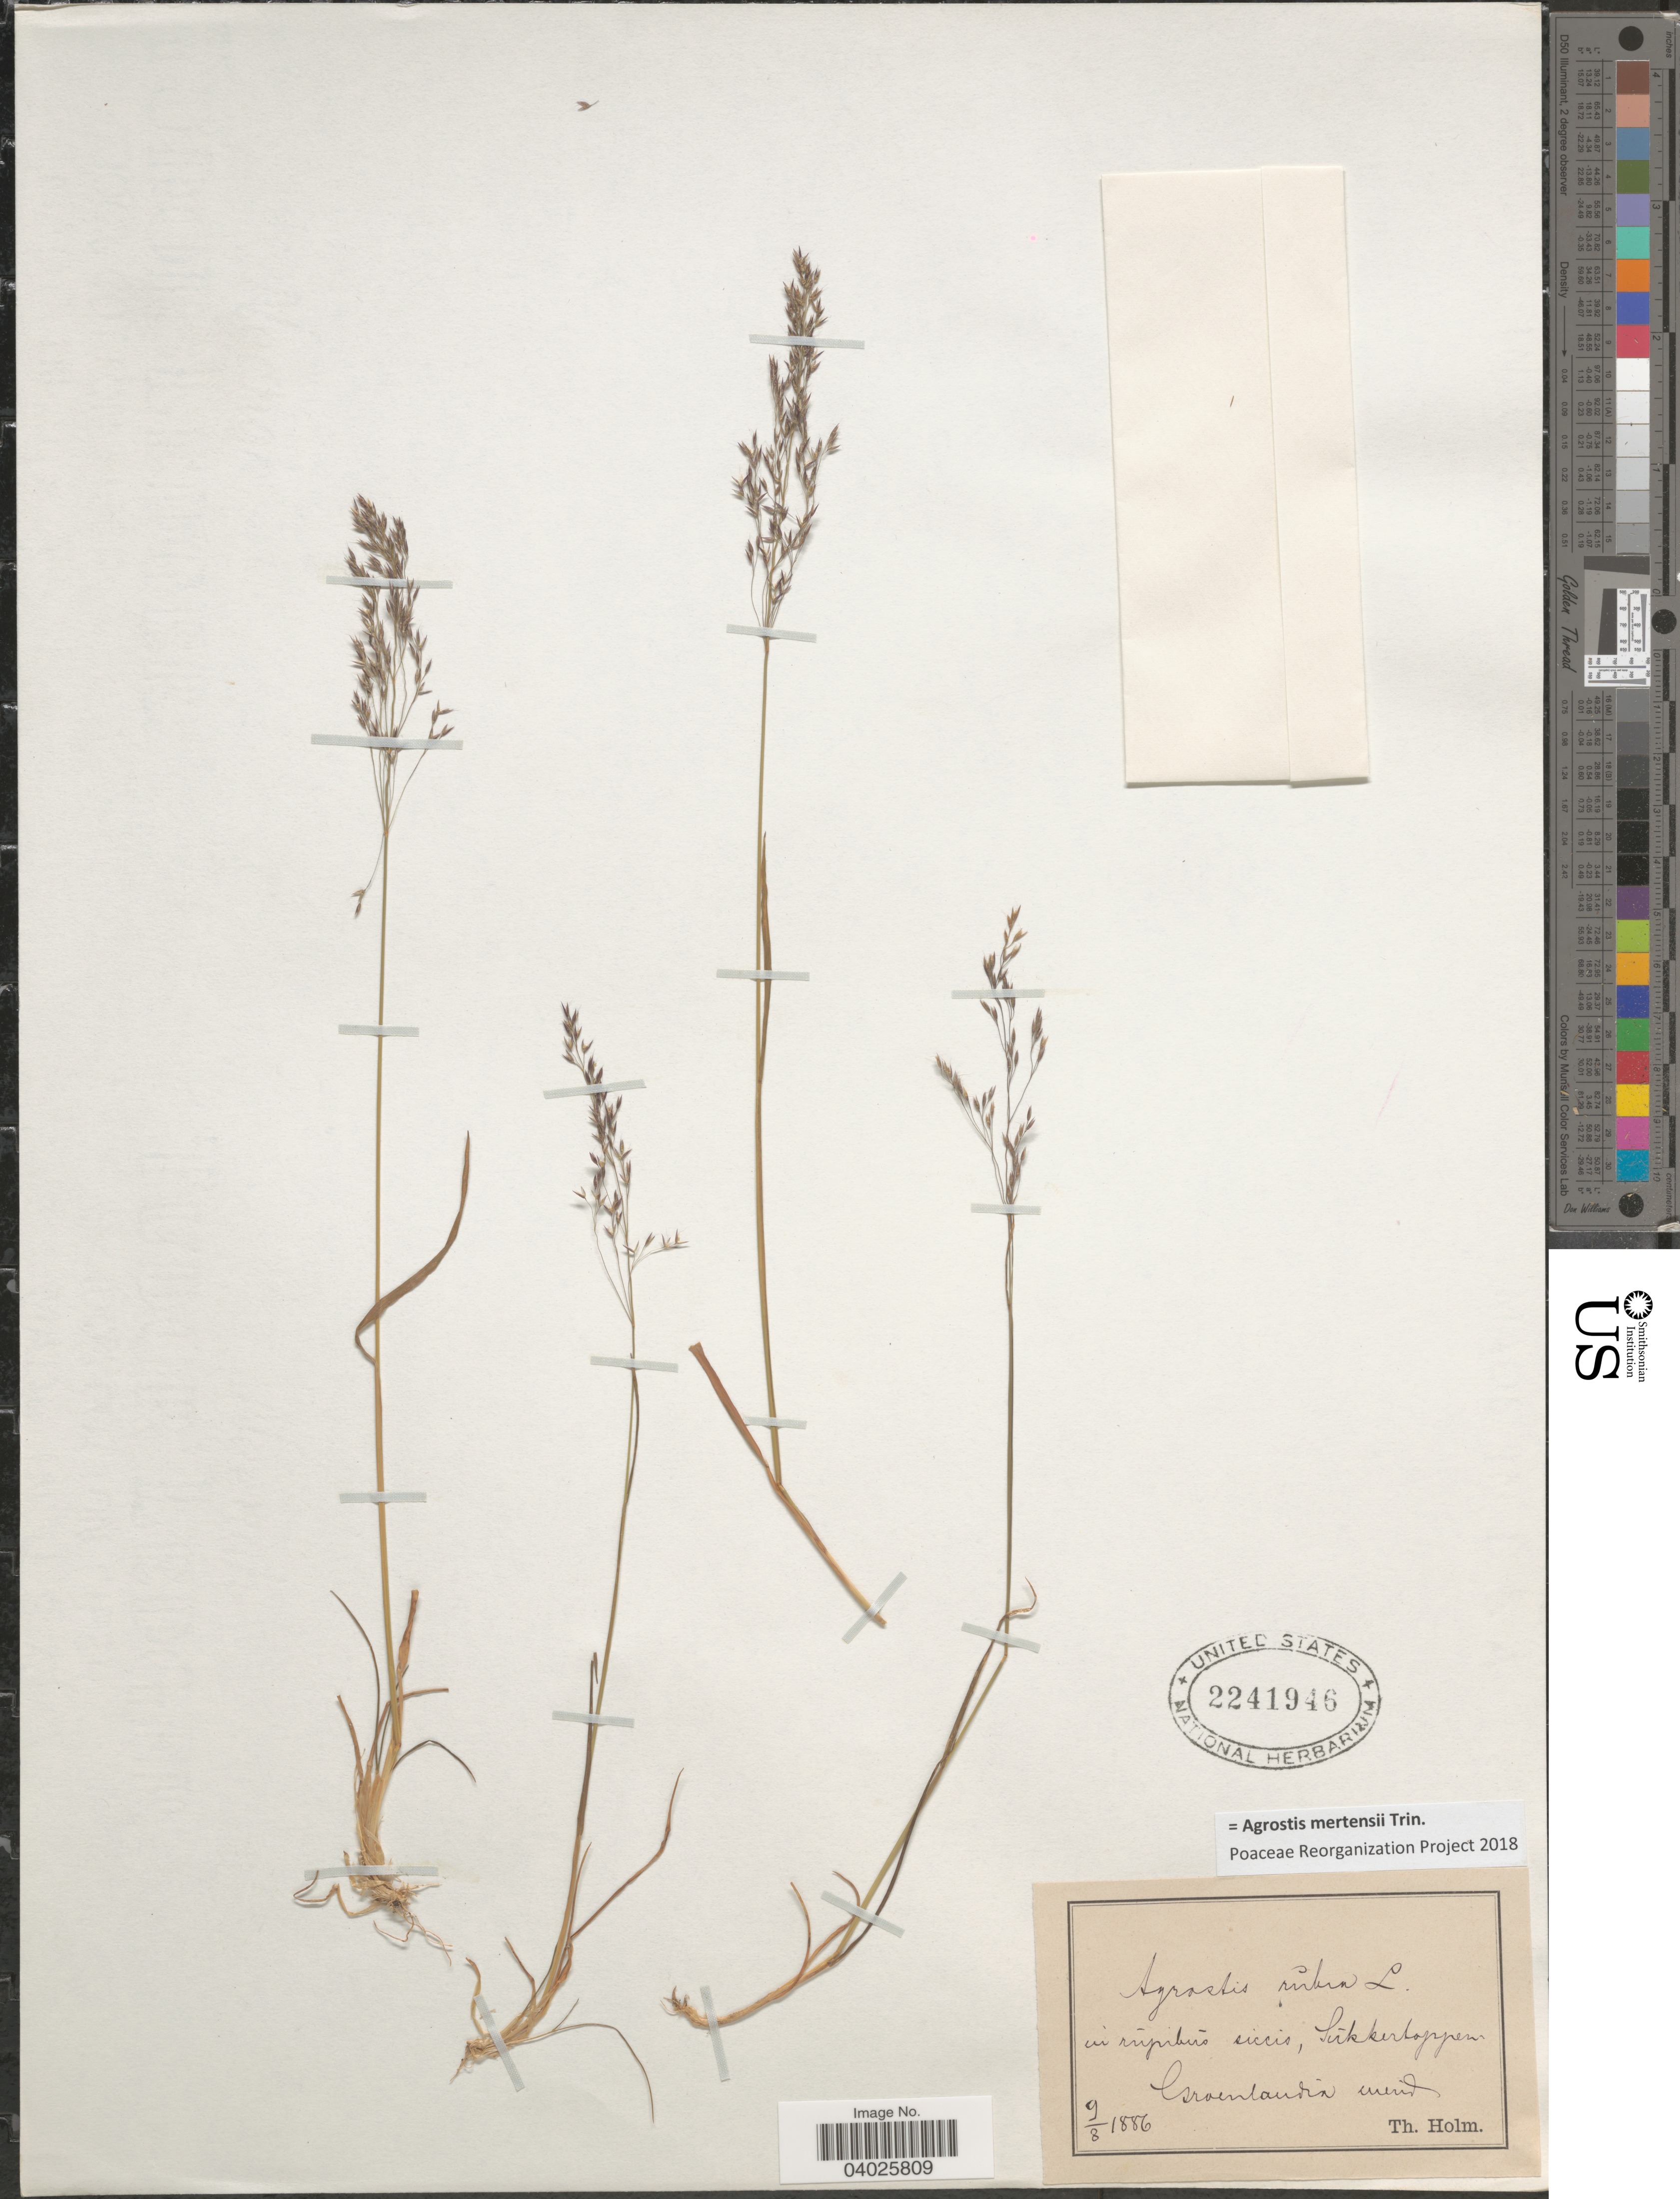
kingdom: Plantae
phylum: Tracheophyta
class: Liliopsida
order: Poales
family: Poaceae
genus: Agrostis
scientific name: Agrostis mertensii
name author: Trin.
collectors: T. Holm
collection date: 1886-08-09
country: Greenland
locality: In rupibus siccis, Sükkertoppen. Groenlandia merid.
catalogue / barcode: US 2241946